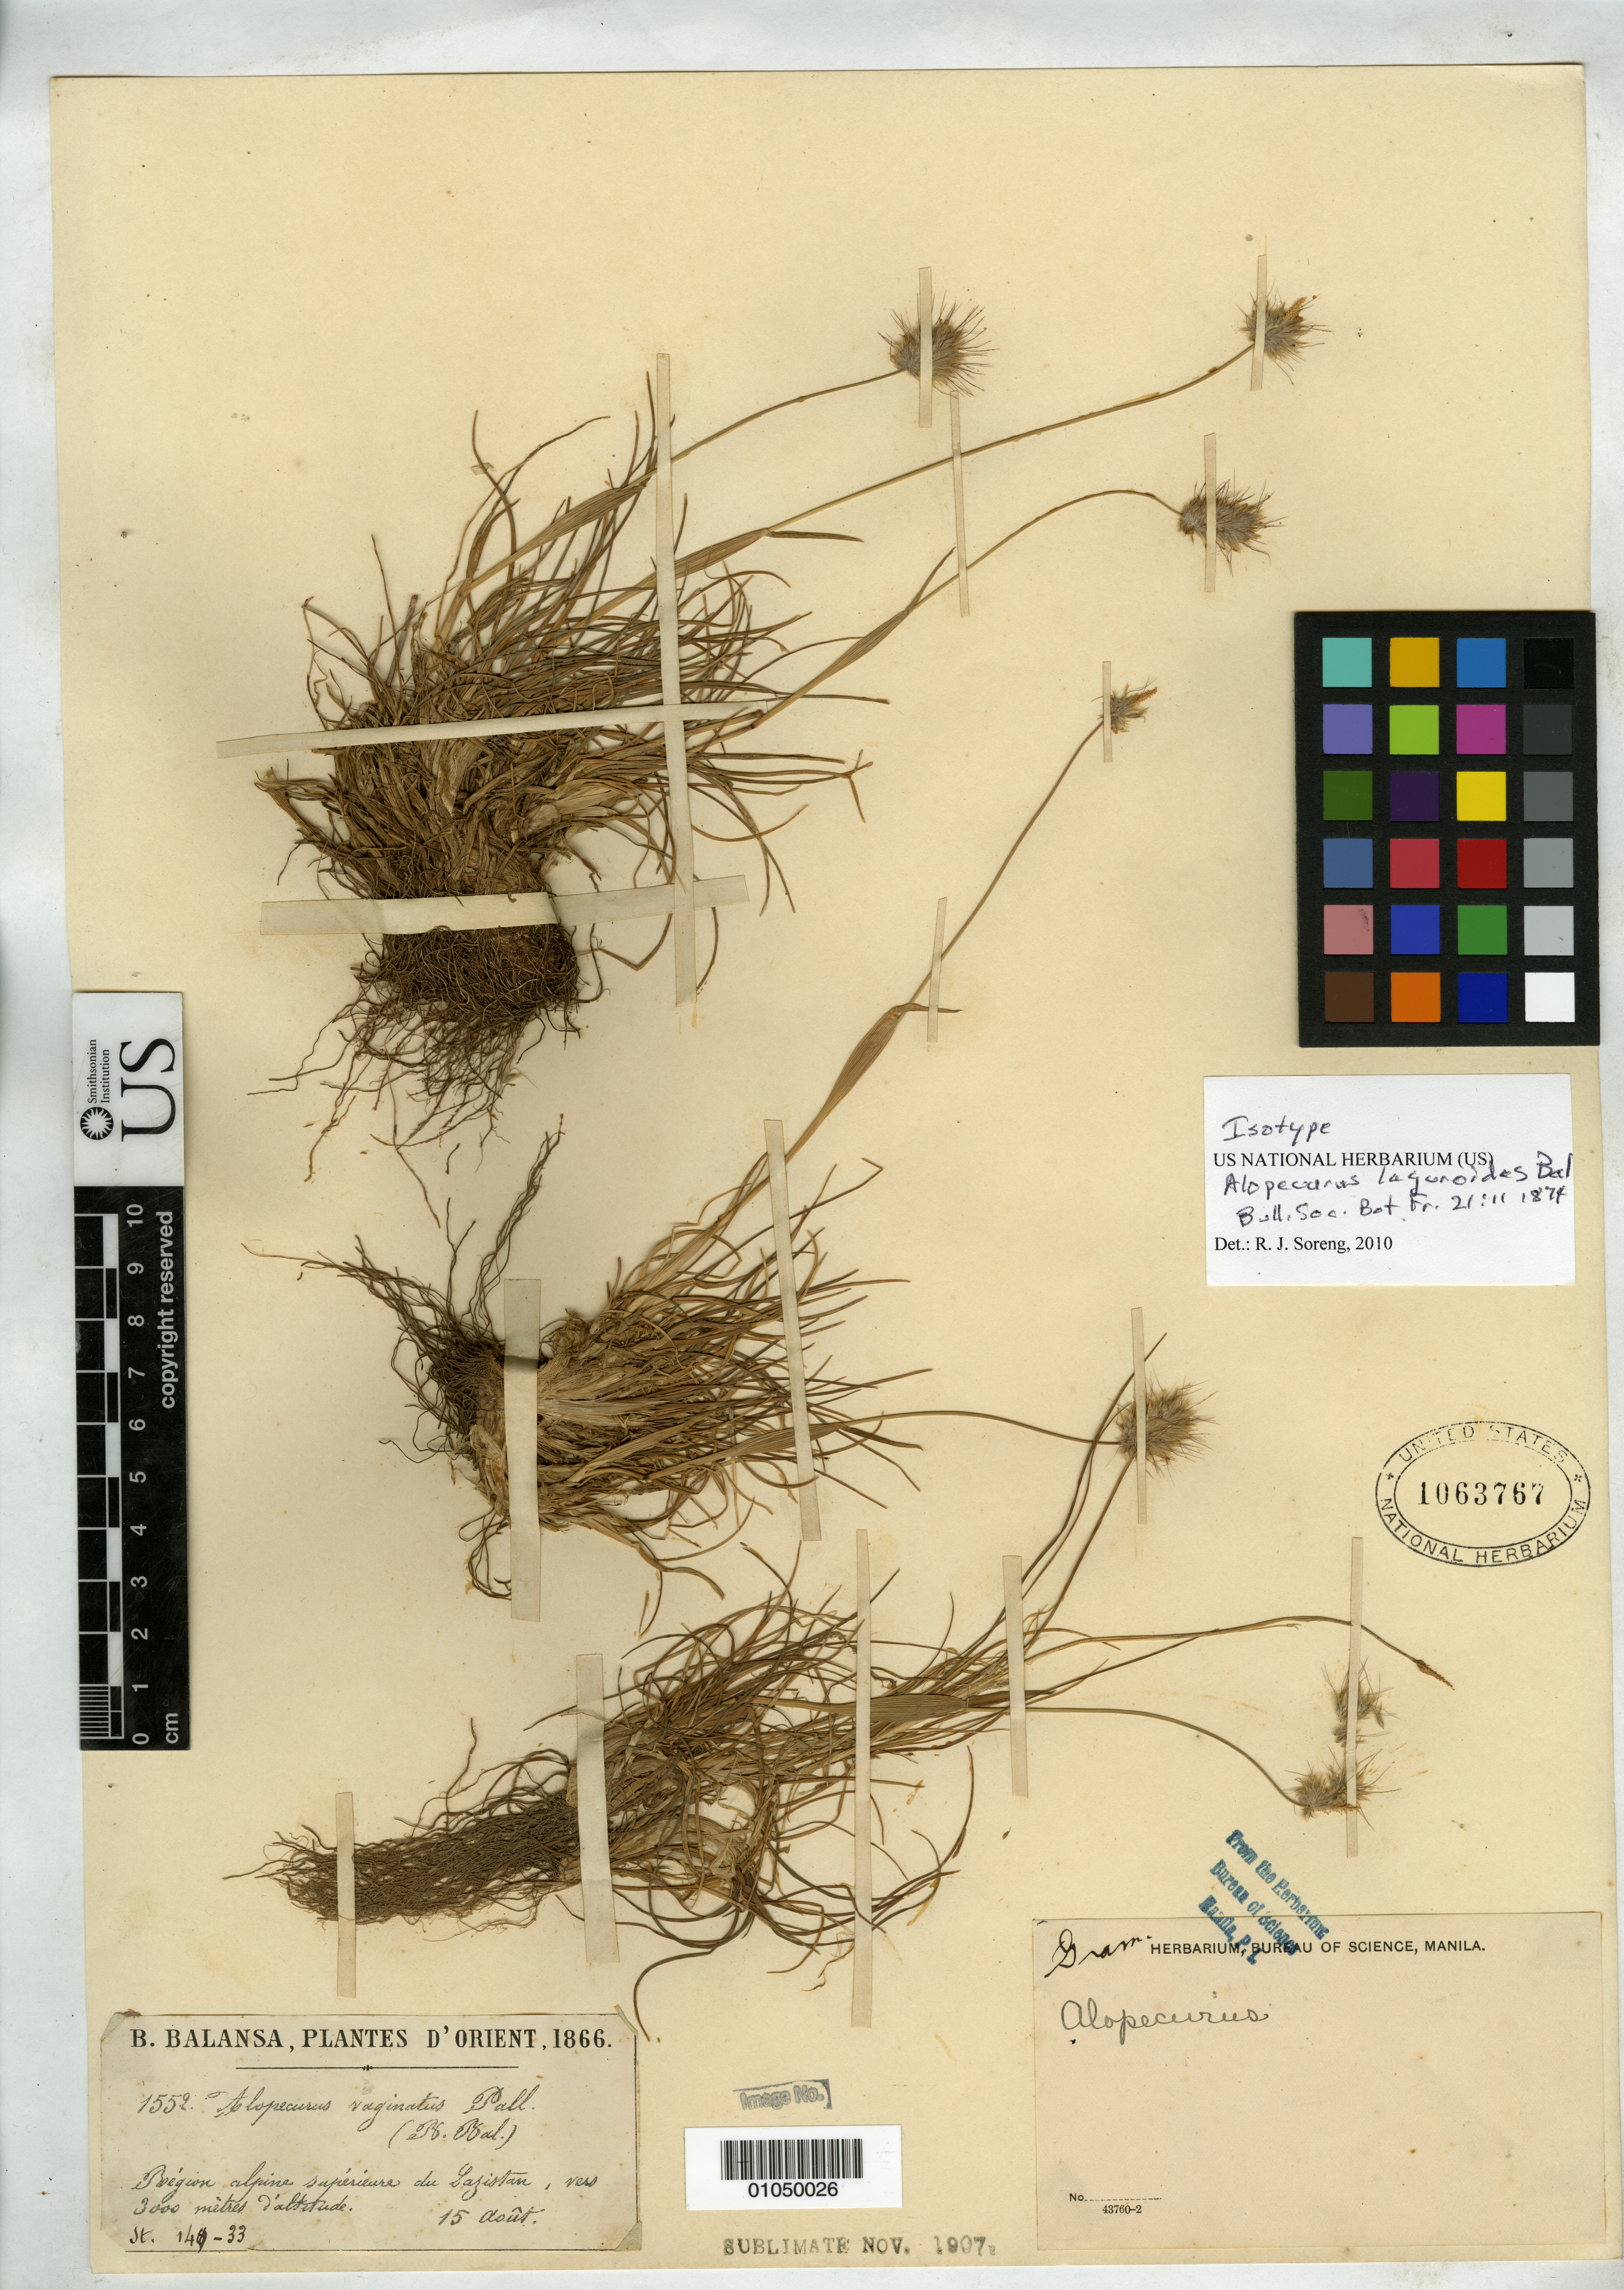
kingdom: Plantae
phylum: Tracheophyta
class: Liliopsida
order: Poales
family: Poaceae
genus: Alopecurus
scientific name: Alopecurus laguroides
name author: Balansa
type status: Isotype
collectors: B. Balansa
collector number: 1552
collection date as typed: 15 Aug 1866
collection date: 1866-08-15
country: Turkey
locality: Régione alpine supérieure du Lazistan.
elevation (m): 3000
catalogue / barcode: US 1063767